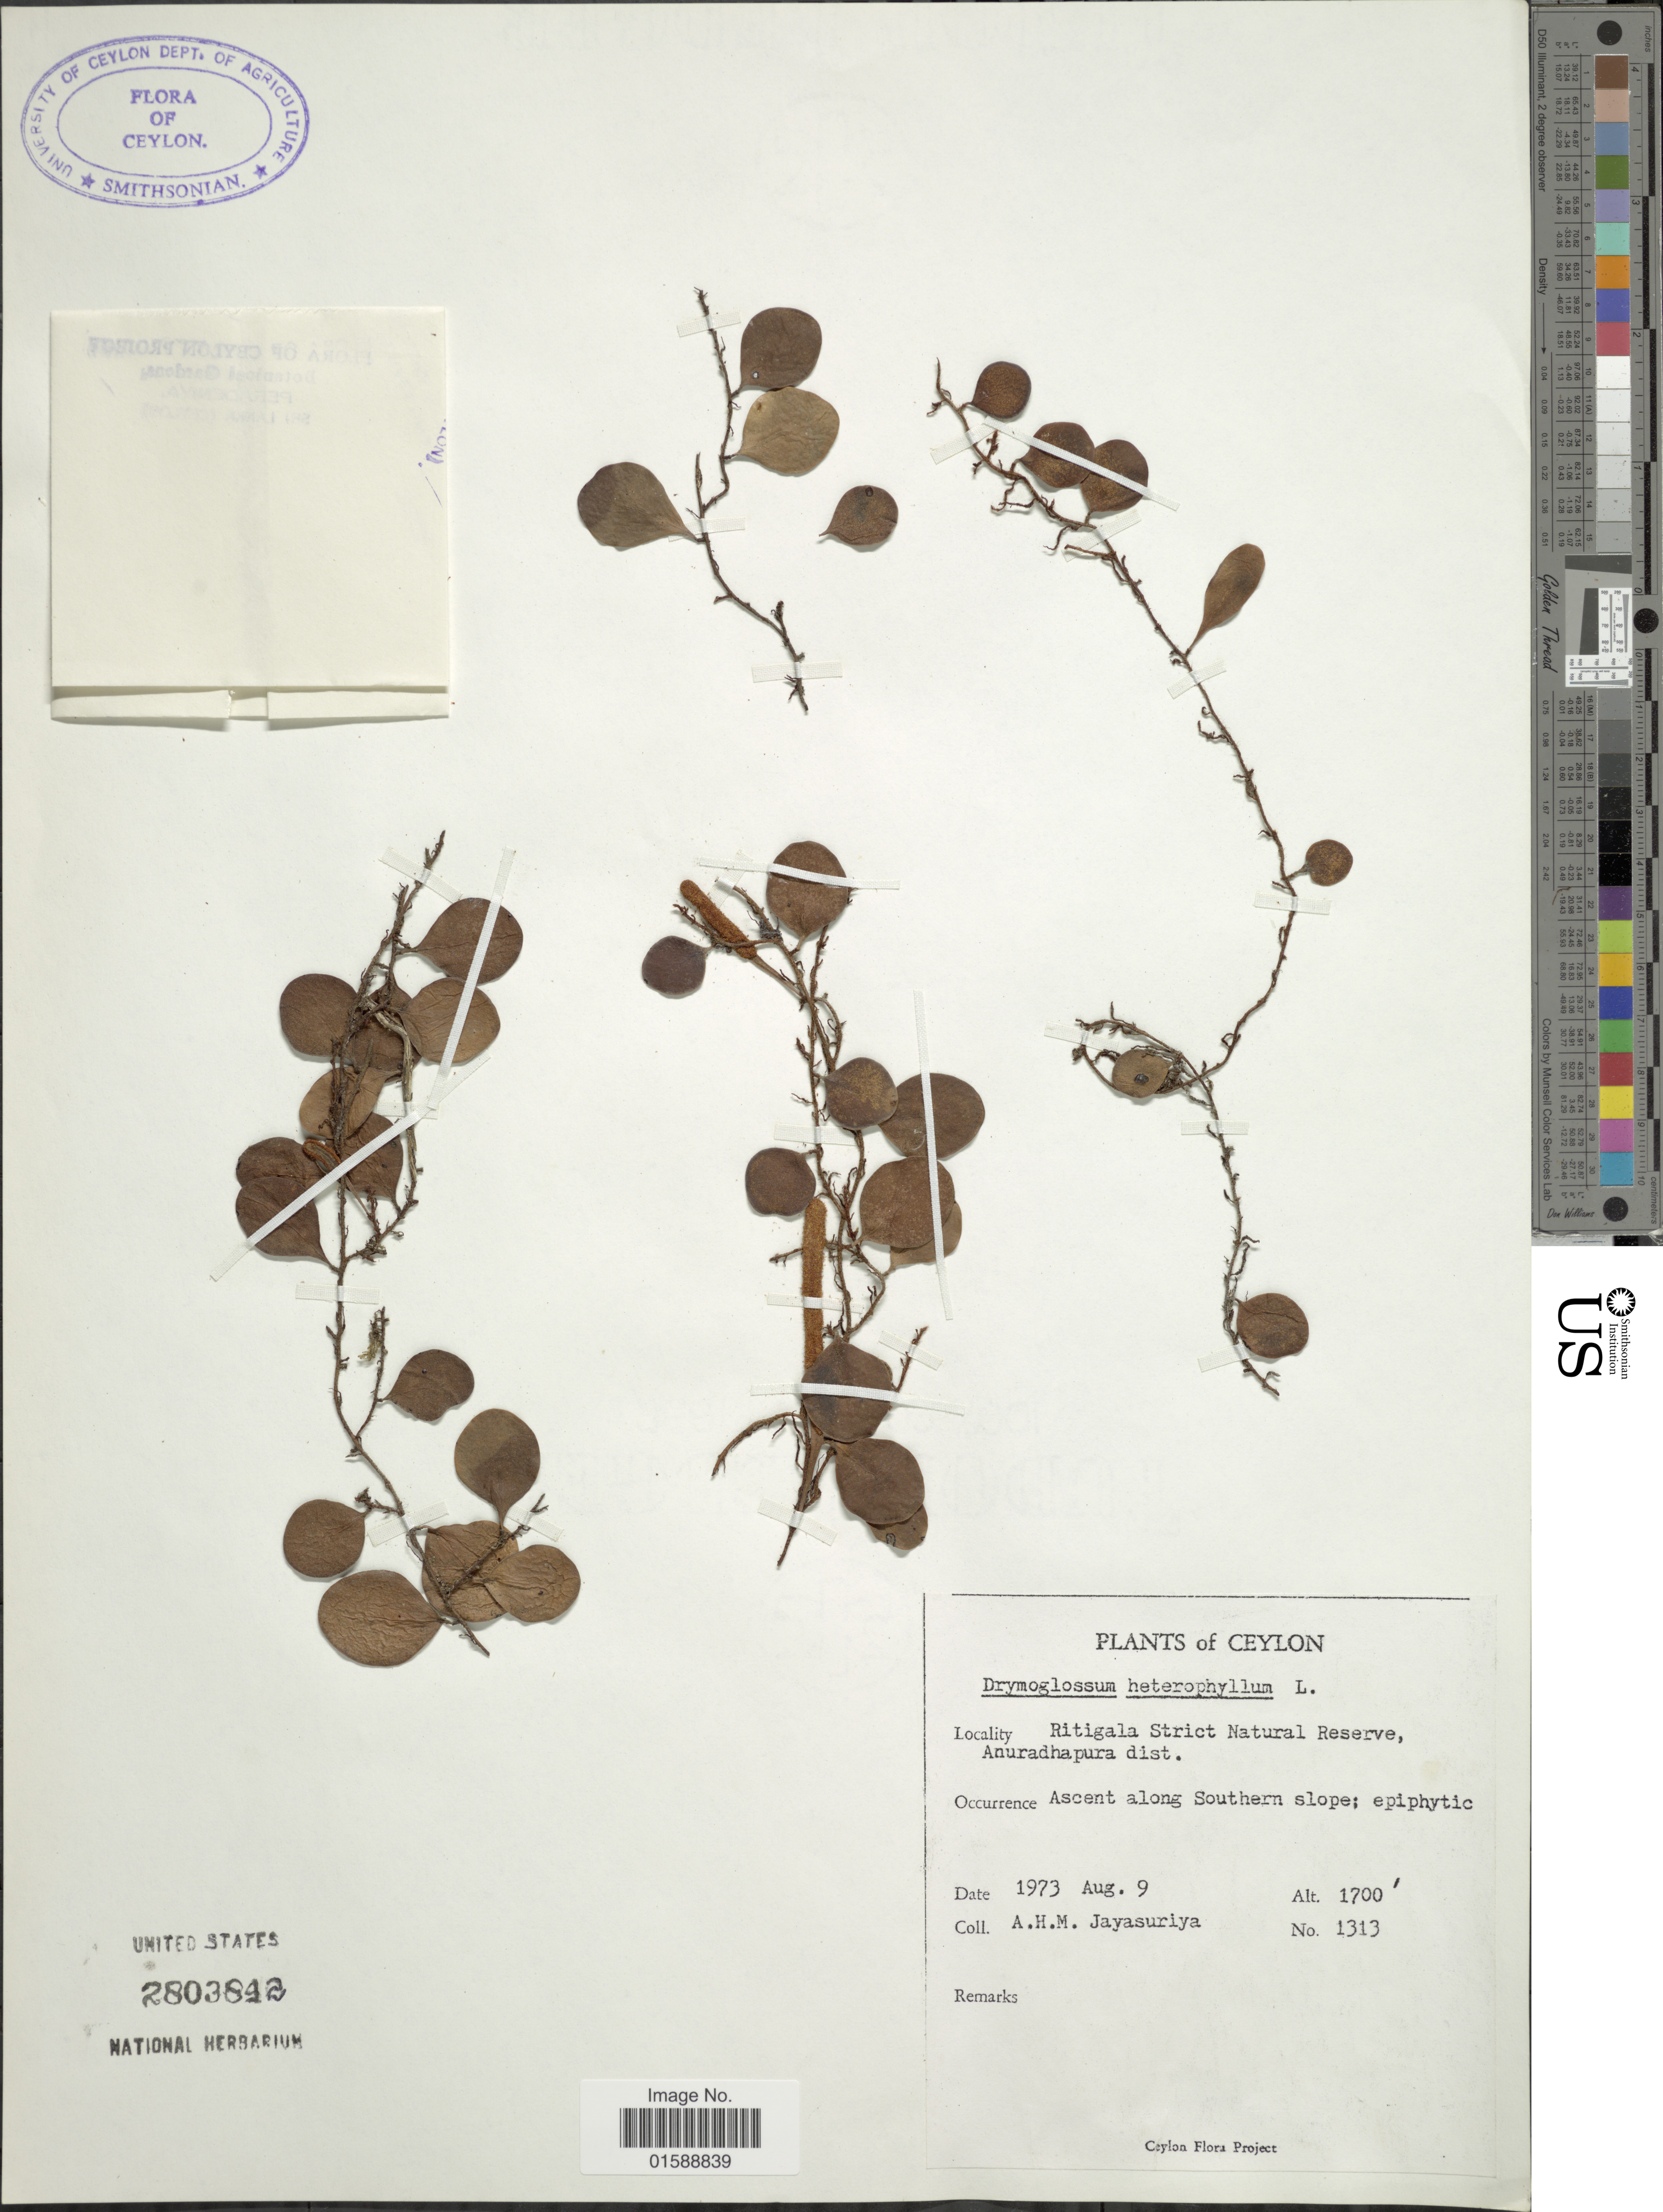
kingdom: Plantae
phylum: Tracheophyta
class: Polypodiopsida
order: Polypodiales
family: Polypodiaceae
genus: Pyrrosia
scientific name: Pyrrosia heterophylla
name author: (L.) M.G. Price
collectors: A. H. Jayasuriya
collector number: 1313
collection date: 1973-08-09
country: Sri Lanka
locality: Ceylon. Ritigala Strict natural Reserve, Anuradhapura dist. Ascent along Southern slope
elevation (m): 518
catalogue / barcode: US 2803842